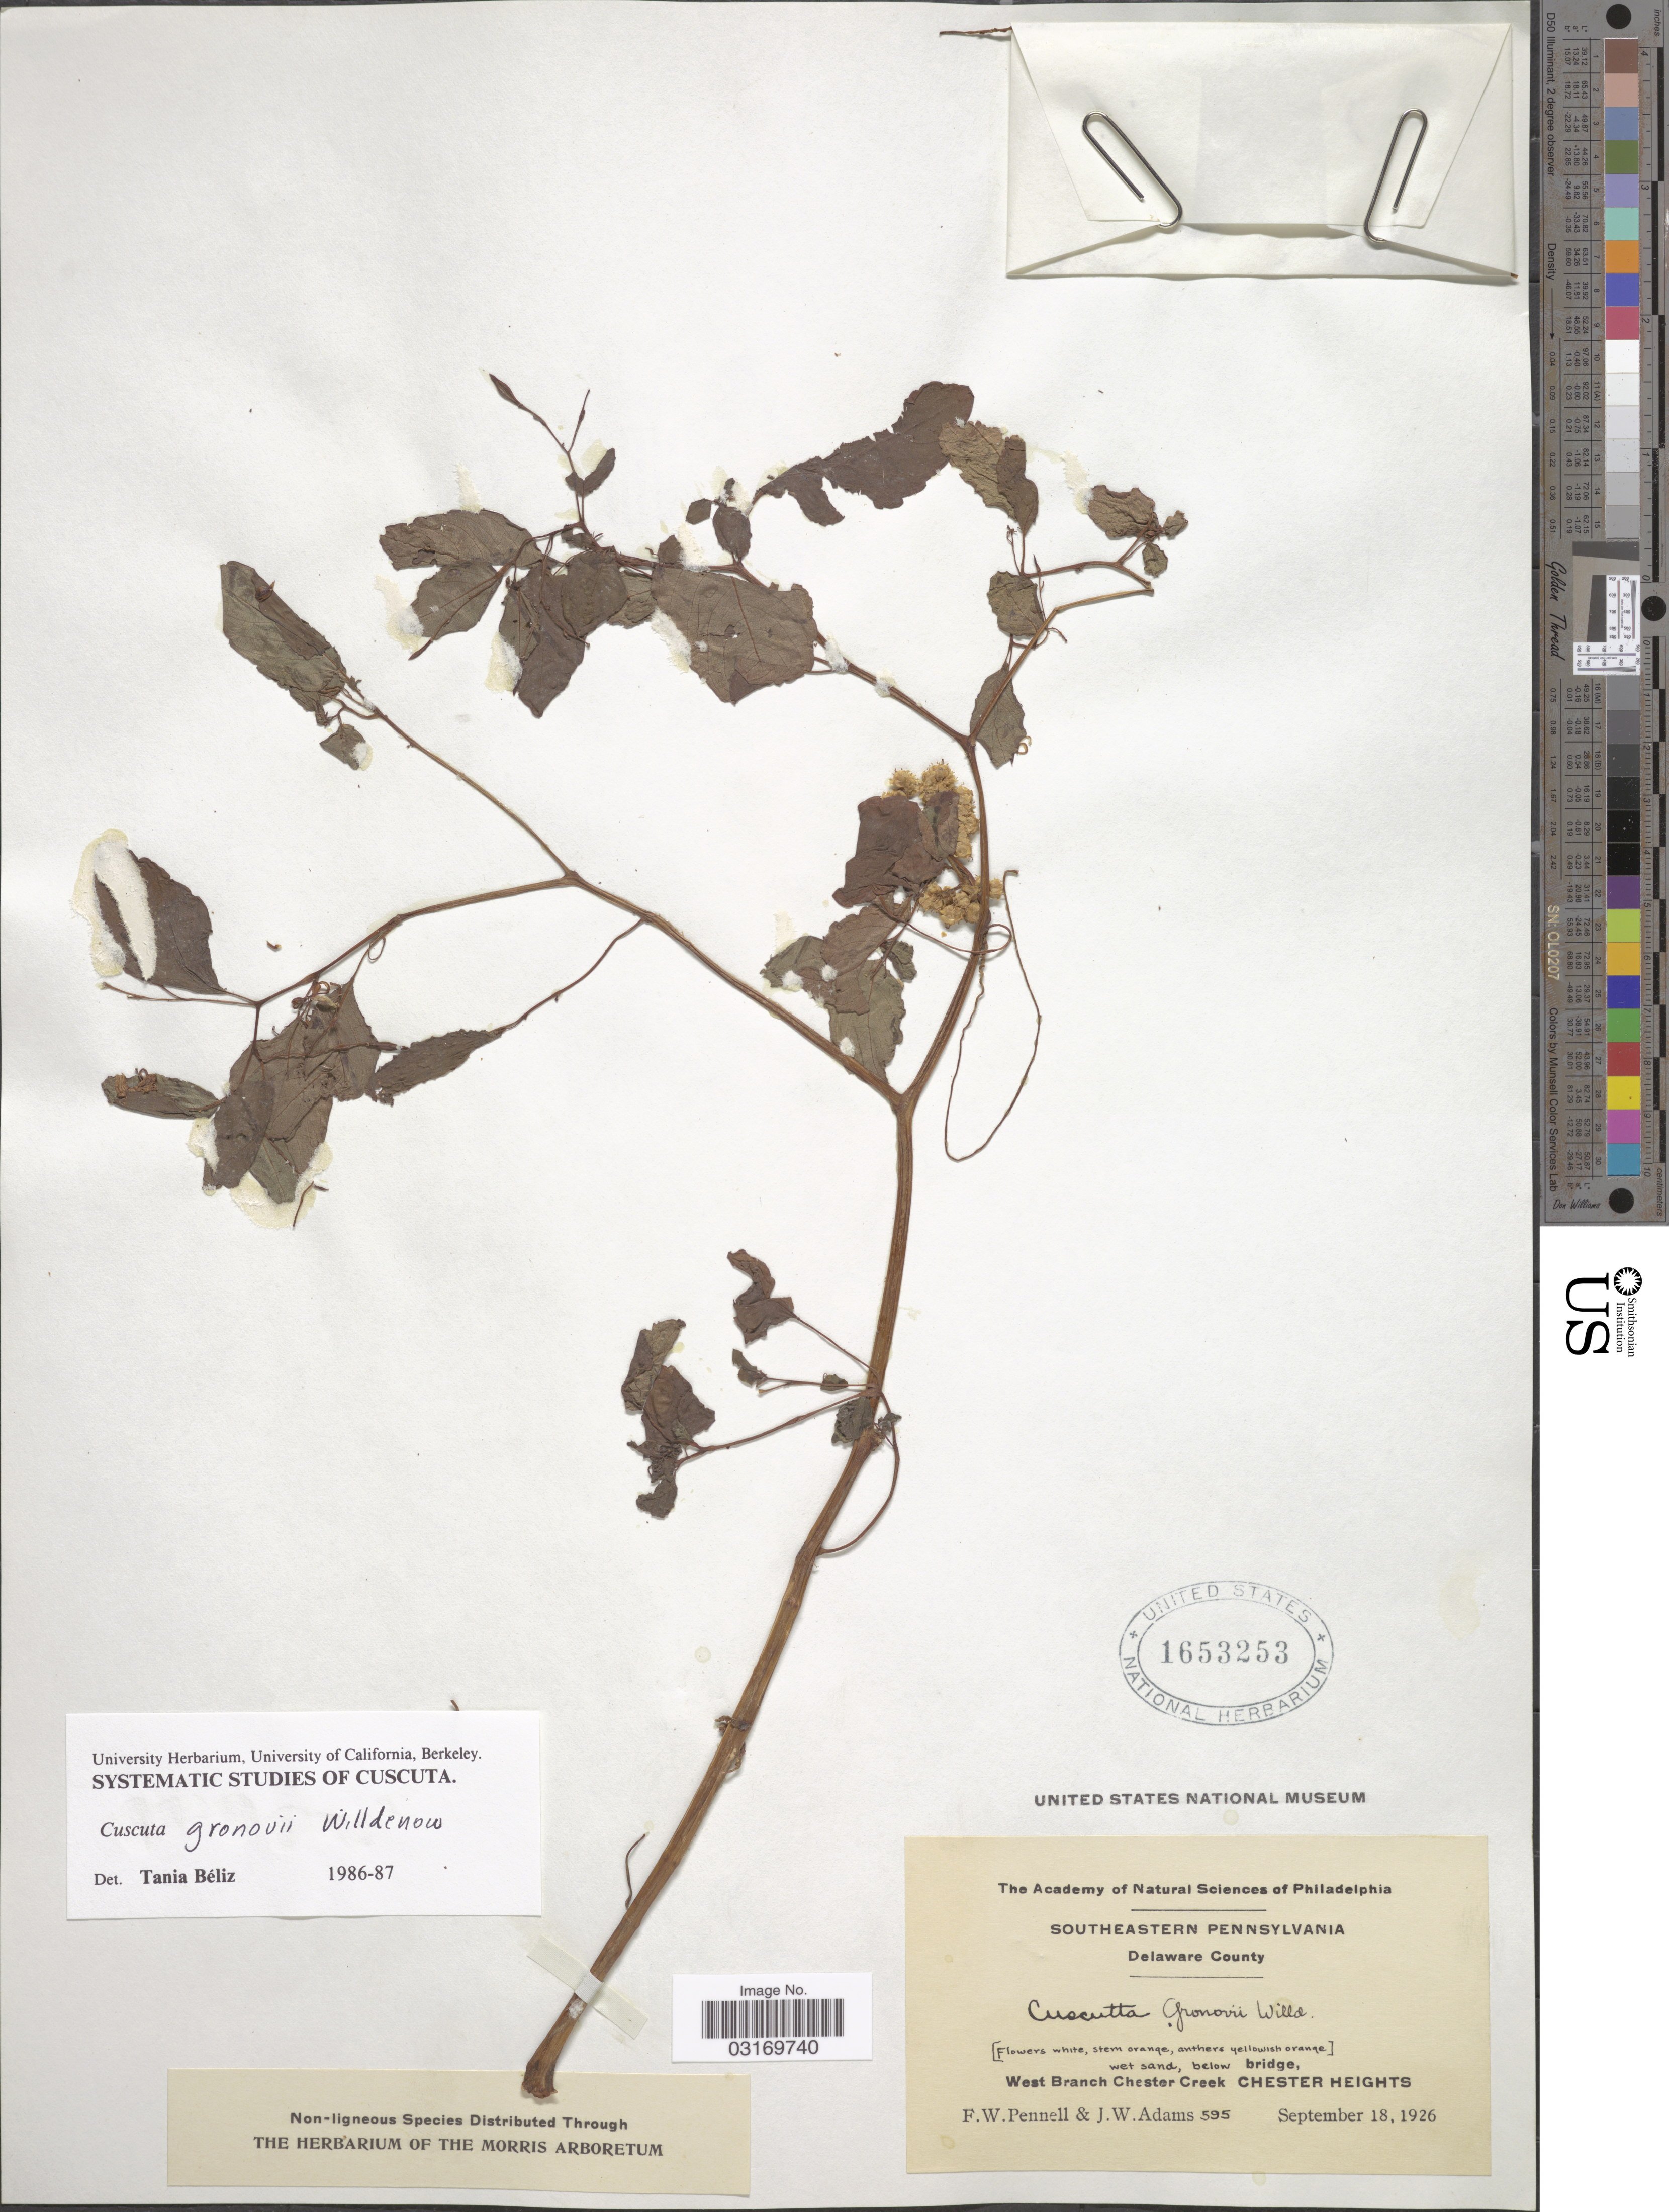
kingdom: Plantae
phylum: Tracheophyta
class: Magnoliopsida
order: Solanales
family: Convolvulaceae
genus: Cuscuta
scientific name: Cuscuta gronovii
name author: Willd. ex Schult.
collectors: F. W. Pennell & J. Adams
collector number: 595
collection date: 1926-09-18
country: United States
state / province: Pennsylvania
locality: Southeastern Pennsylvania. Delaware County. Wet sand, below bridge. West Branch Chester Creek. Chester Heights.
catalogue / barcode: US 1653253